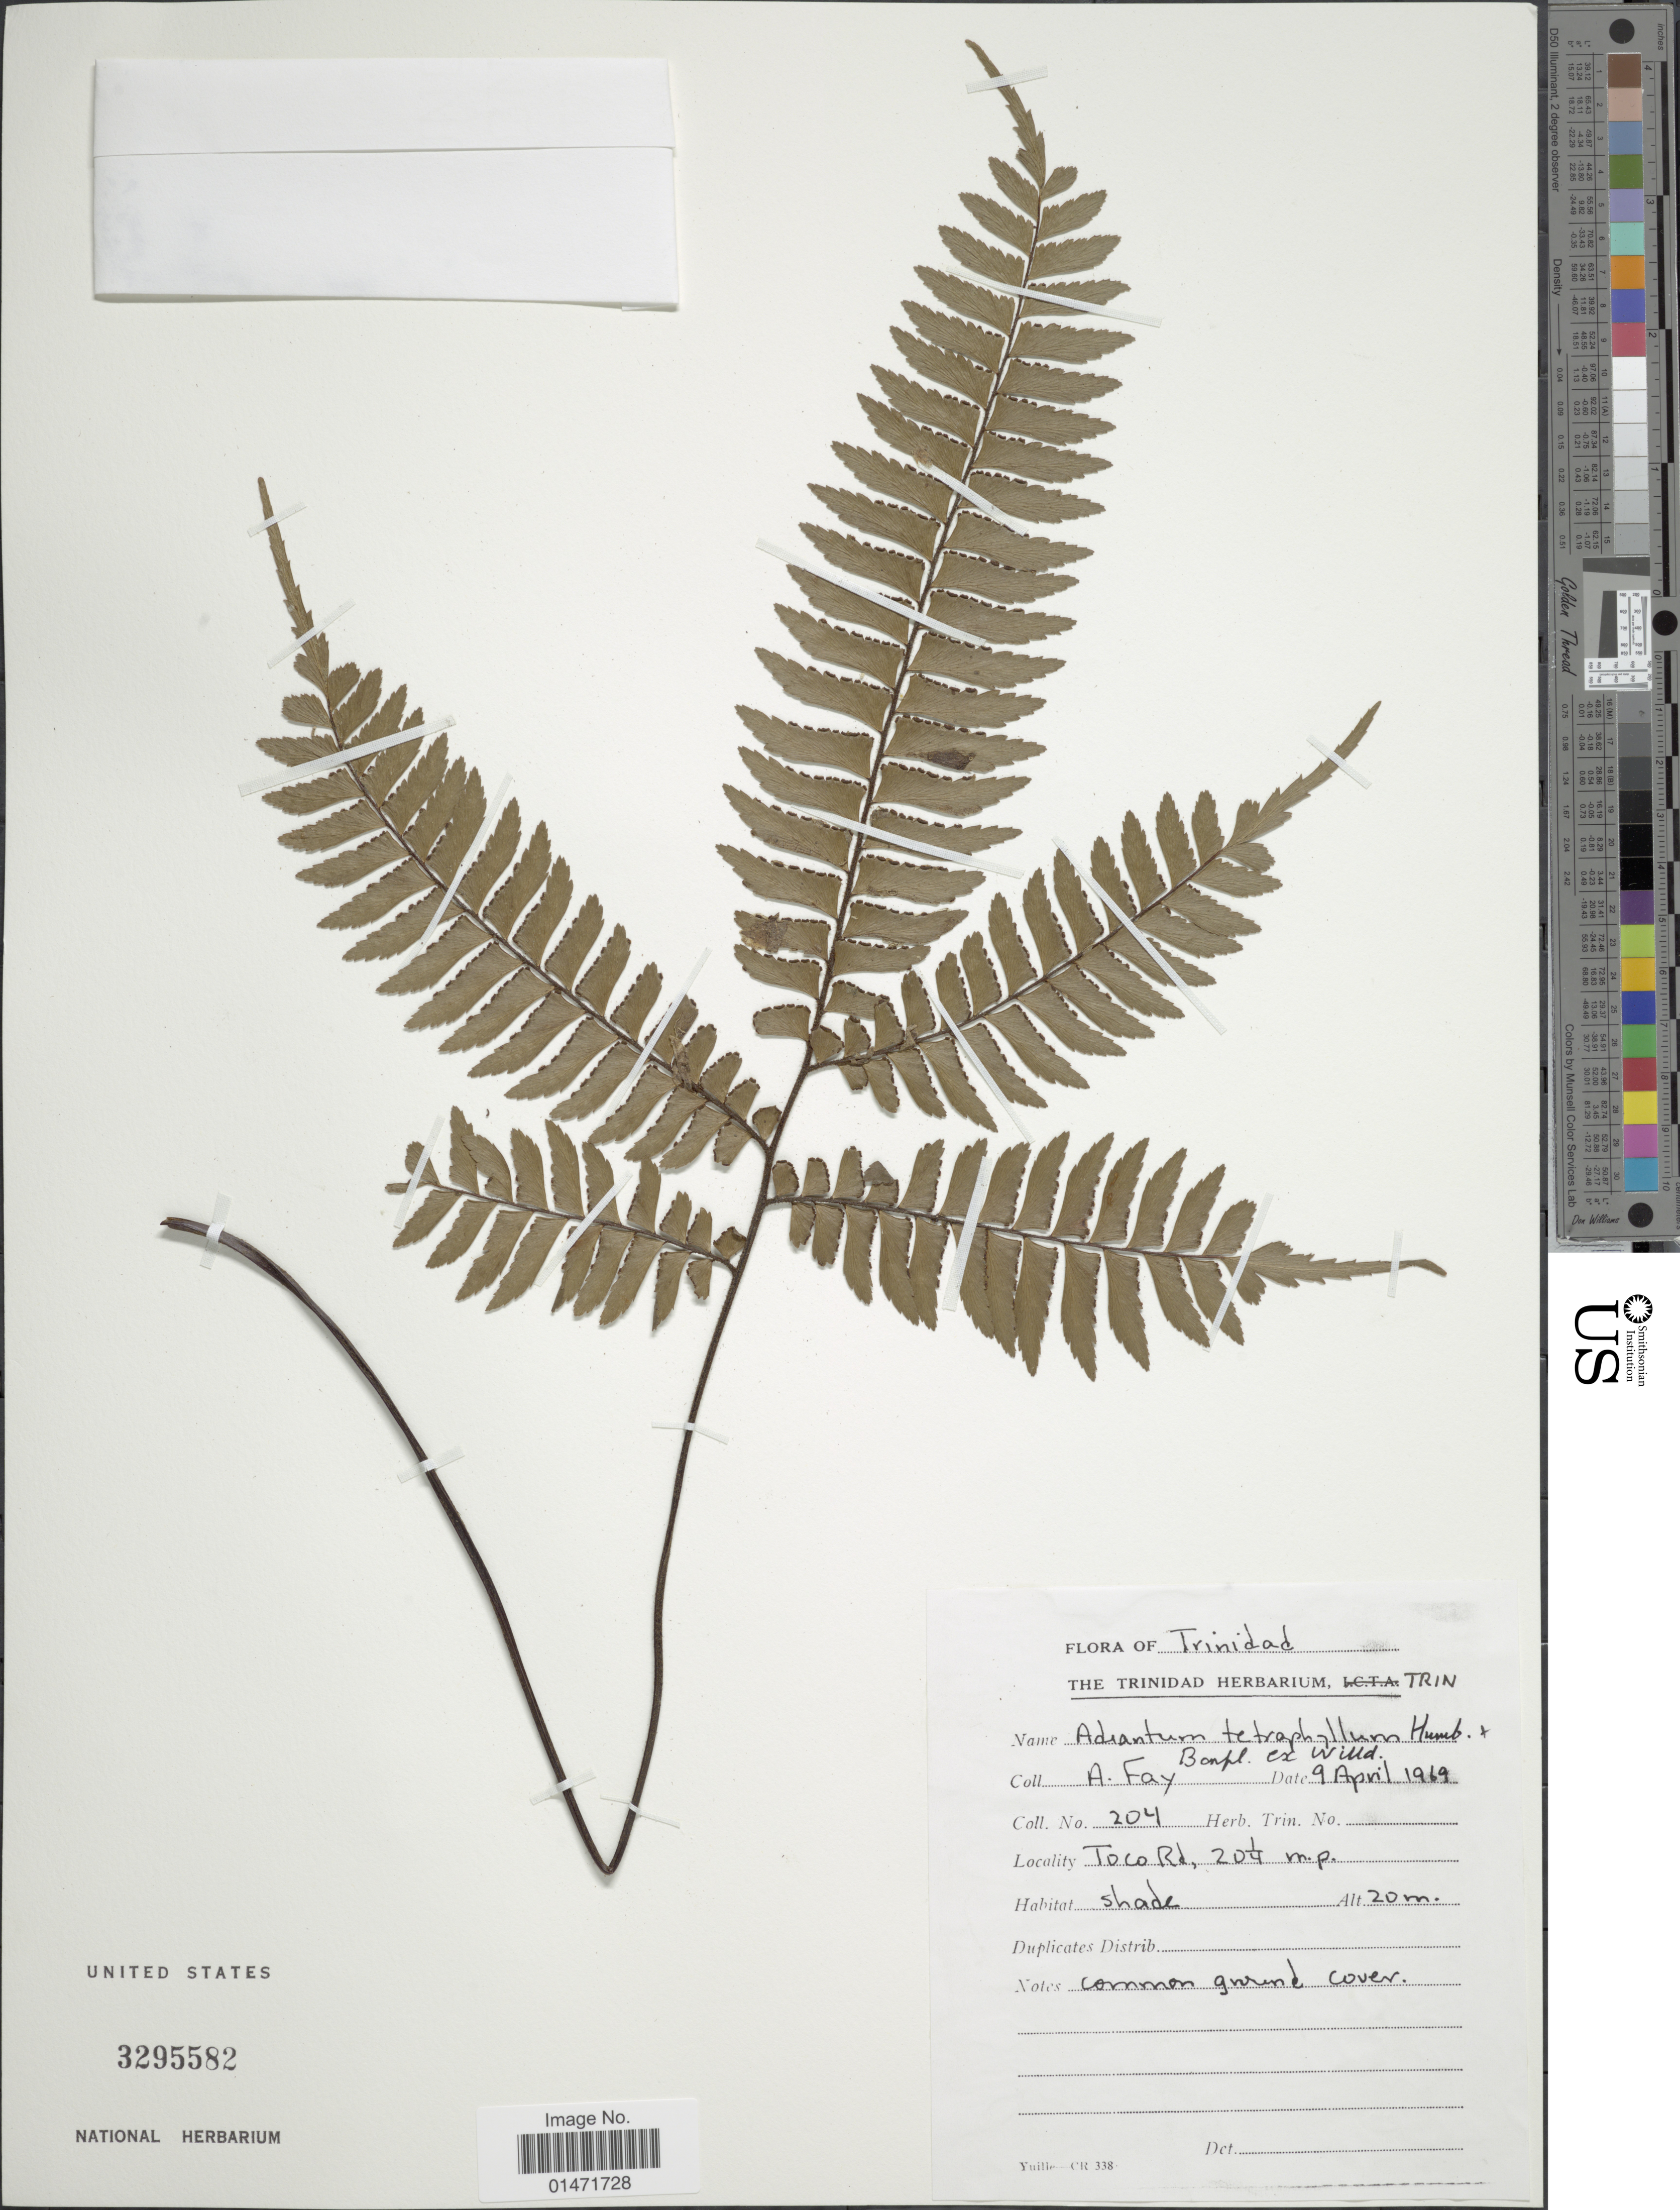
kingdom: Plantae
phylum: Tracheophyta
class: Polypodiopsida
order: Polypodiales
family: Pteridaceae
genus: Adiantum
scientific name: Adiantum tetraphyllum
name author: Humb. & Bonpl. ex Willd.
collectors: A. Fay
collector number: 204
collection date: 1969-04-09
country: Trinidad and Tobago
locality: Trinidad. Toco Rd, 20¼ m.p.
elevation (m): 20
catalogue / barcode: US 3295582